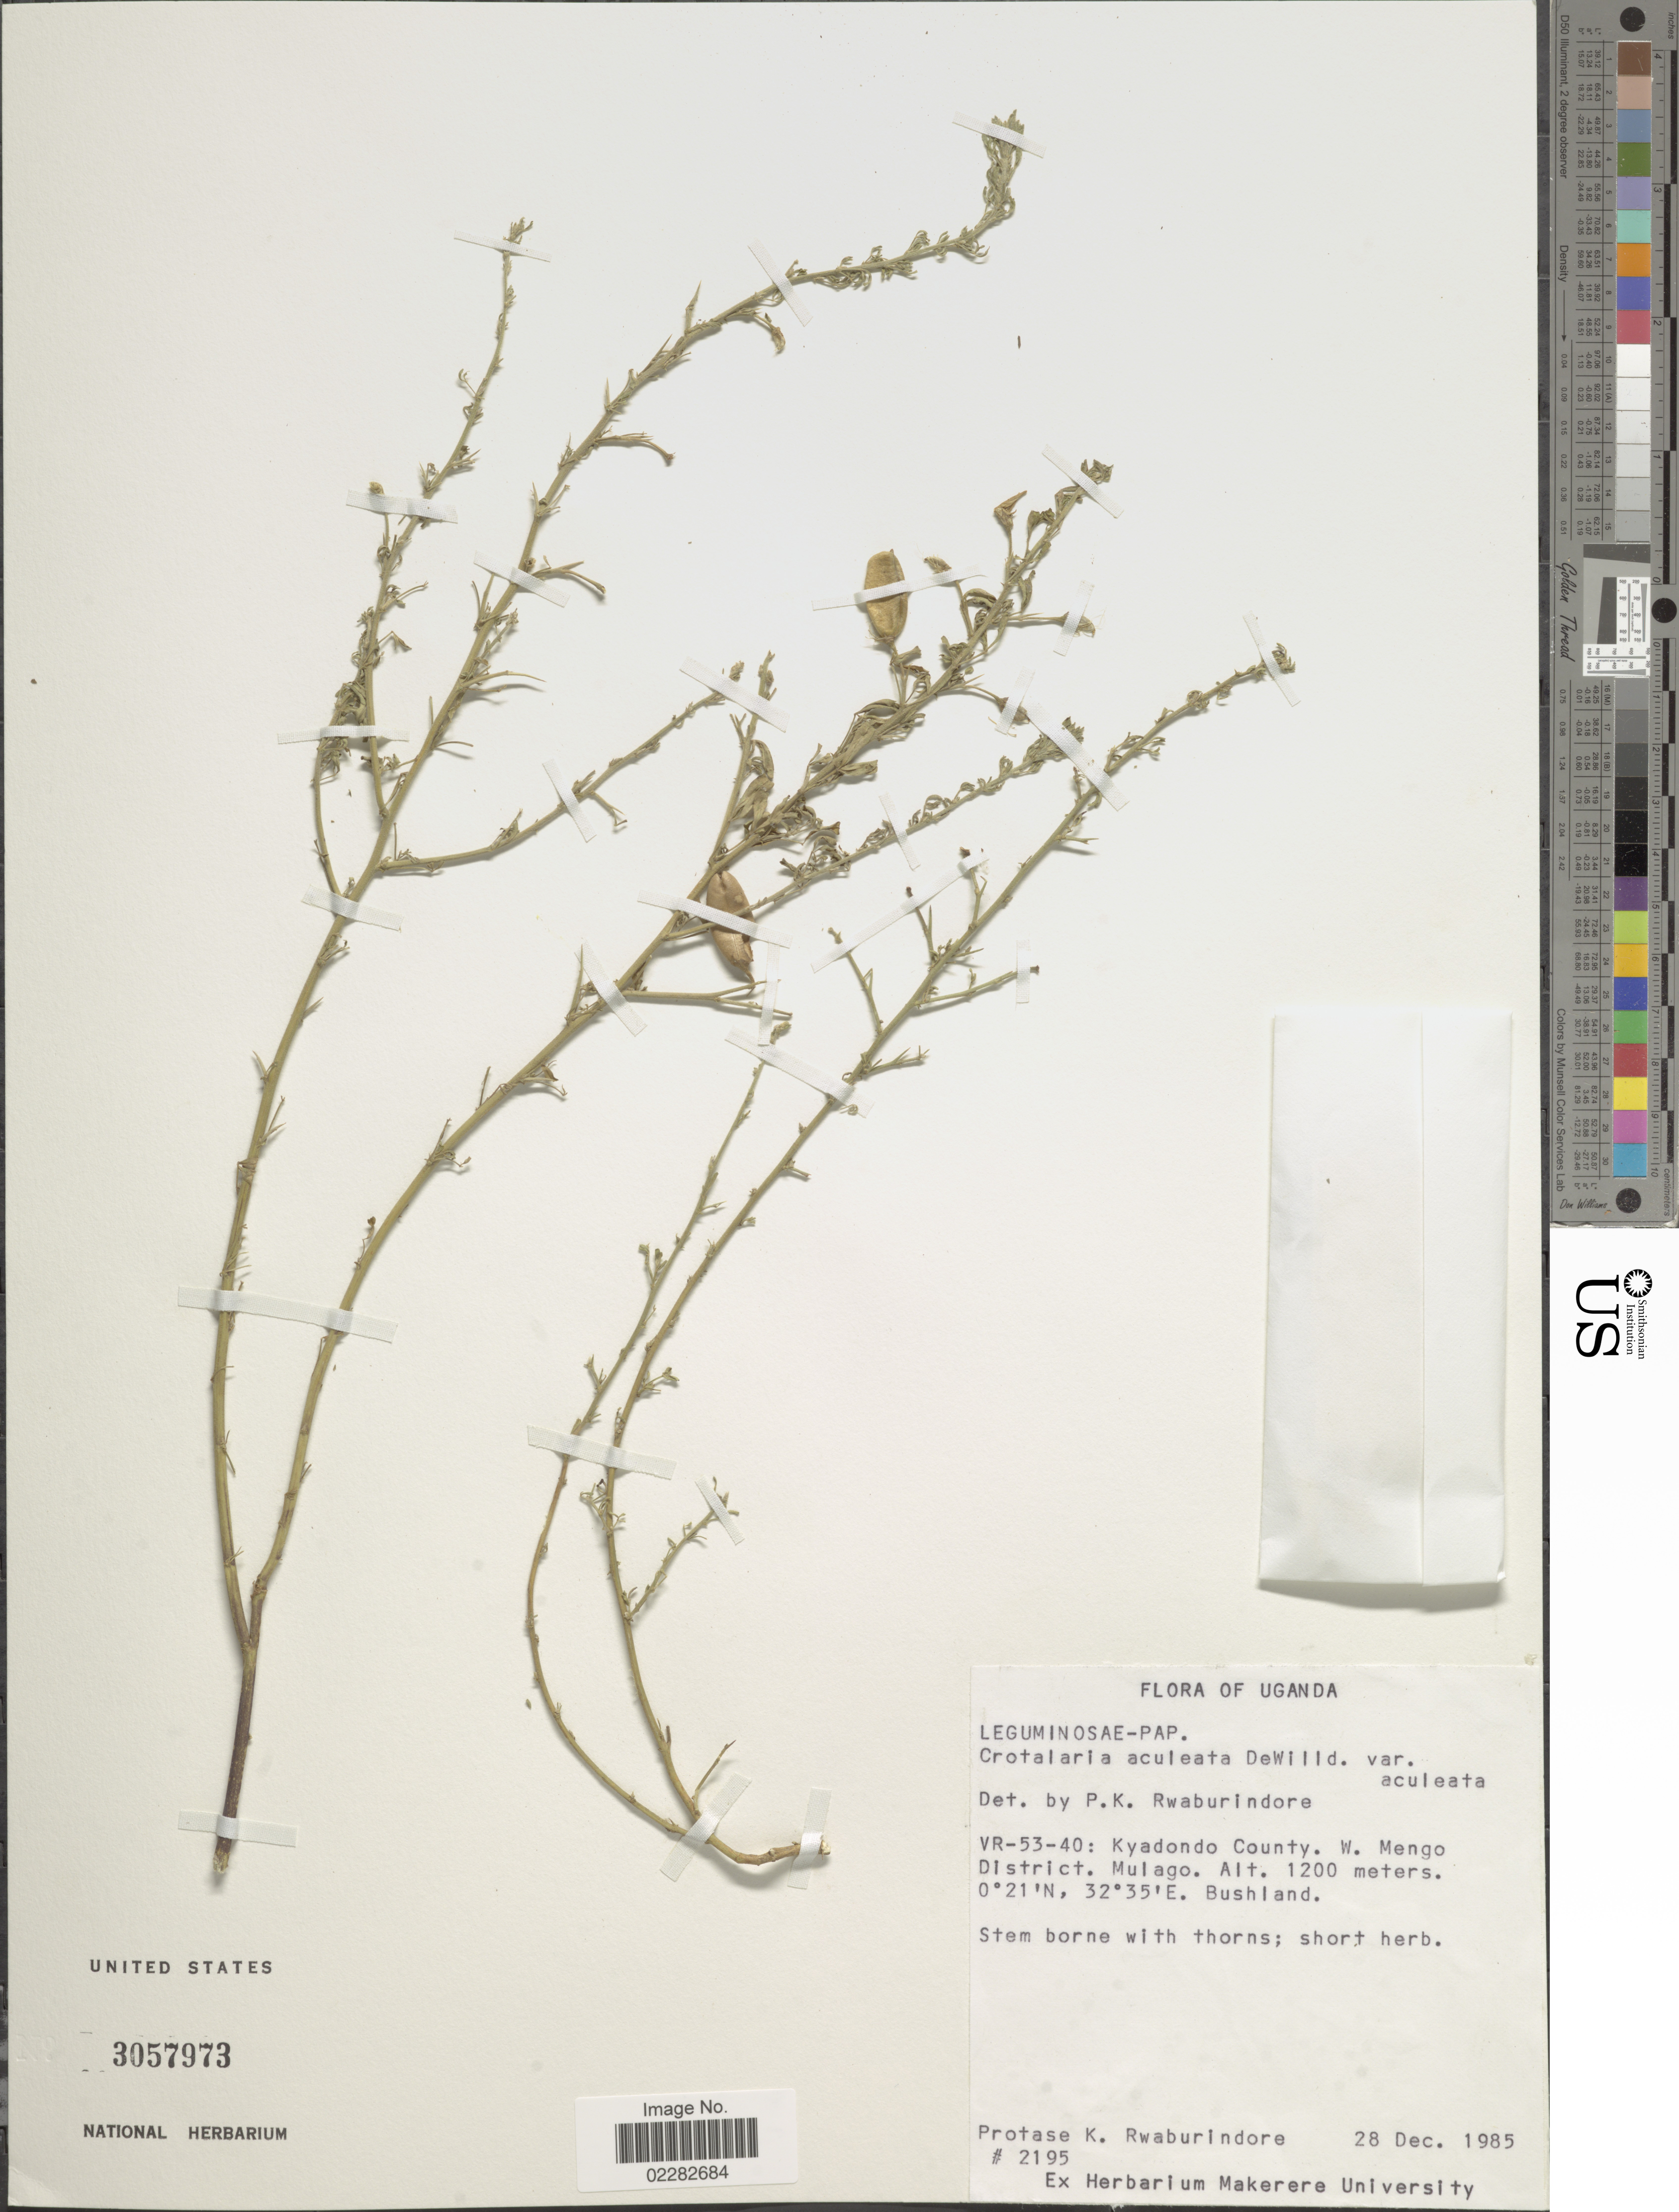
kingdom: Plantae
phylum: Tracheophyta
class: Magnoliopsida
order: Fabales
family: Fabaceae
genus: Crotalaria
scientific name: Crotalaria aculeata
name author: De Wild.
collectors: P. Rwaburindore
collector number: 2195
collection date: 1985-12-28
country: Uganda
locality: VR-53-40: Kyadondo County, W. Mengo District, Mulago.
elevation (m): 1200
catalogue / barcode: US 3057973